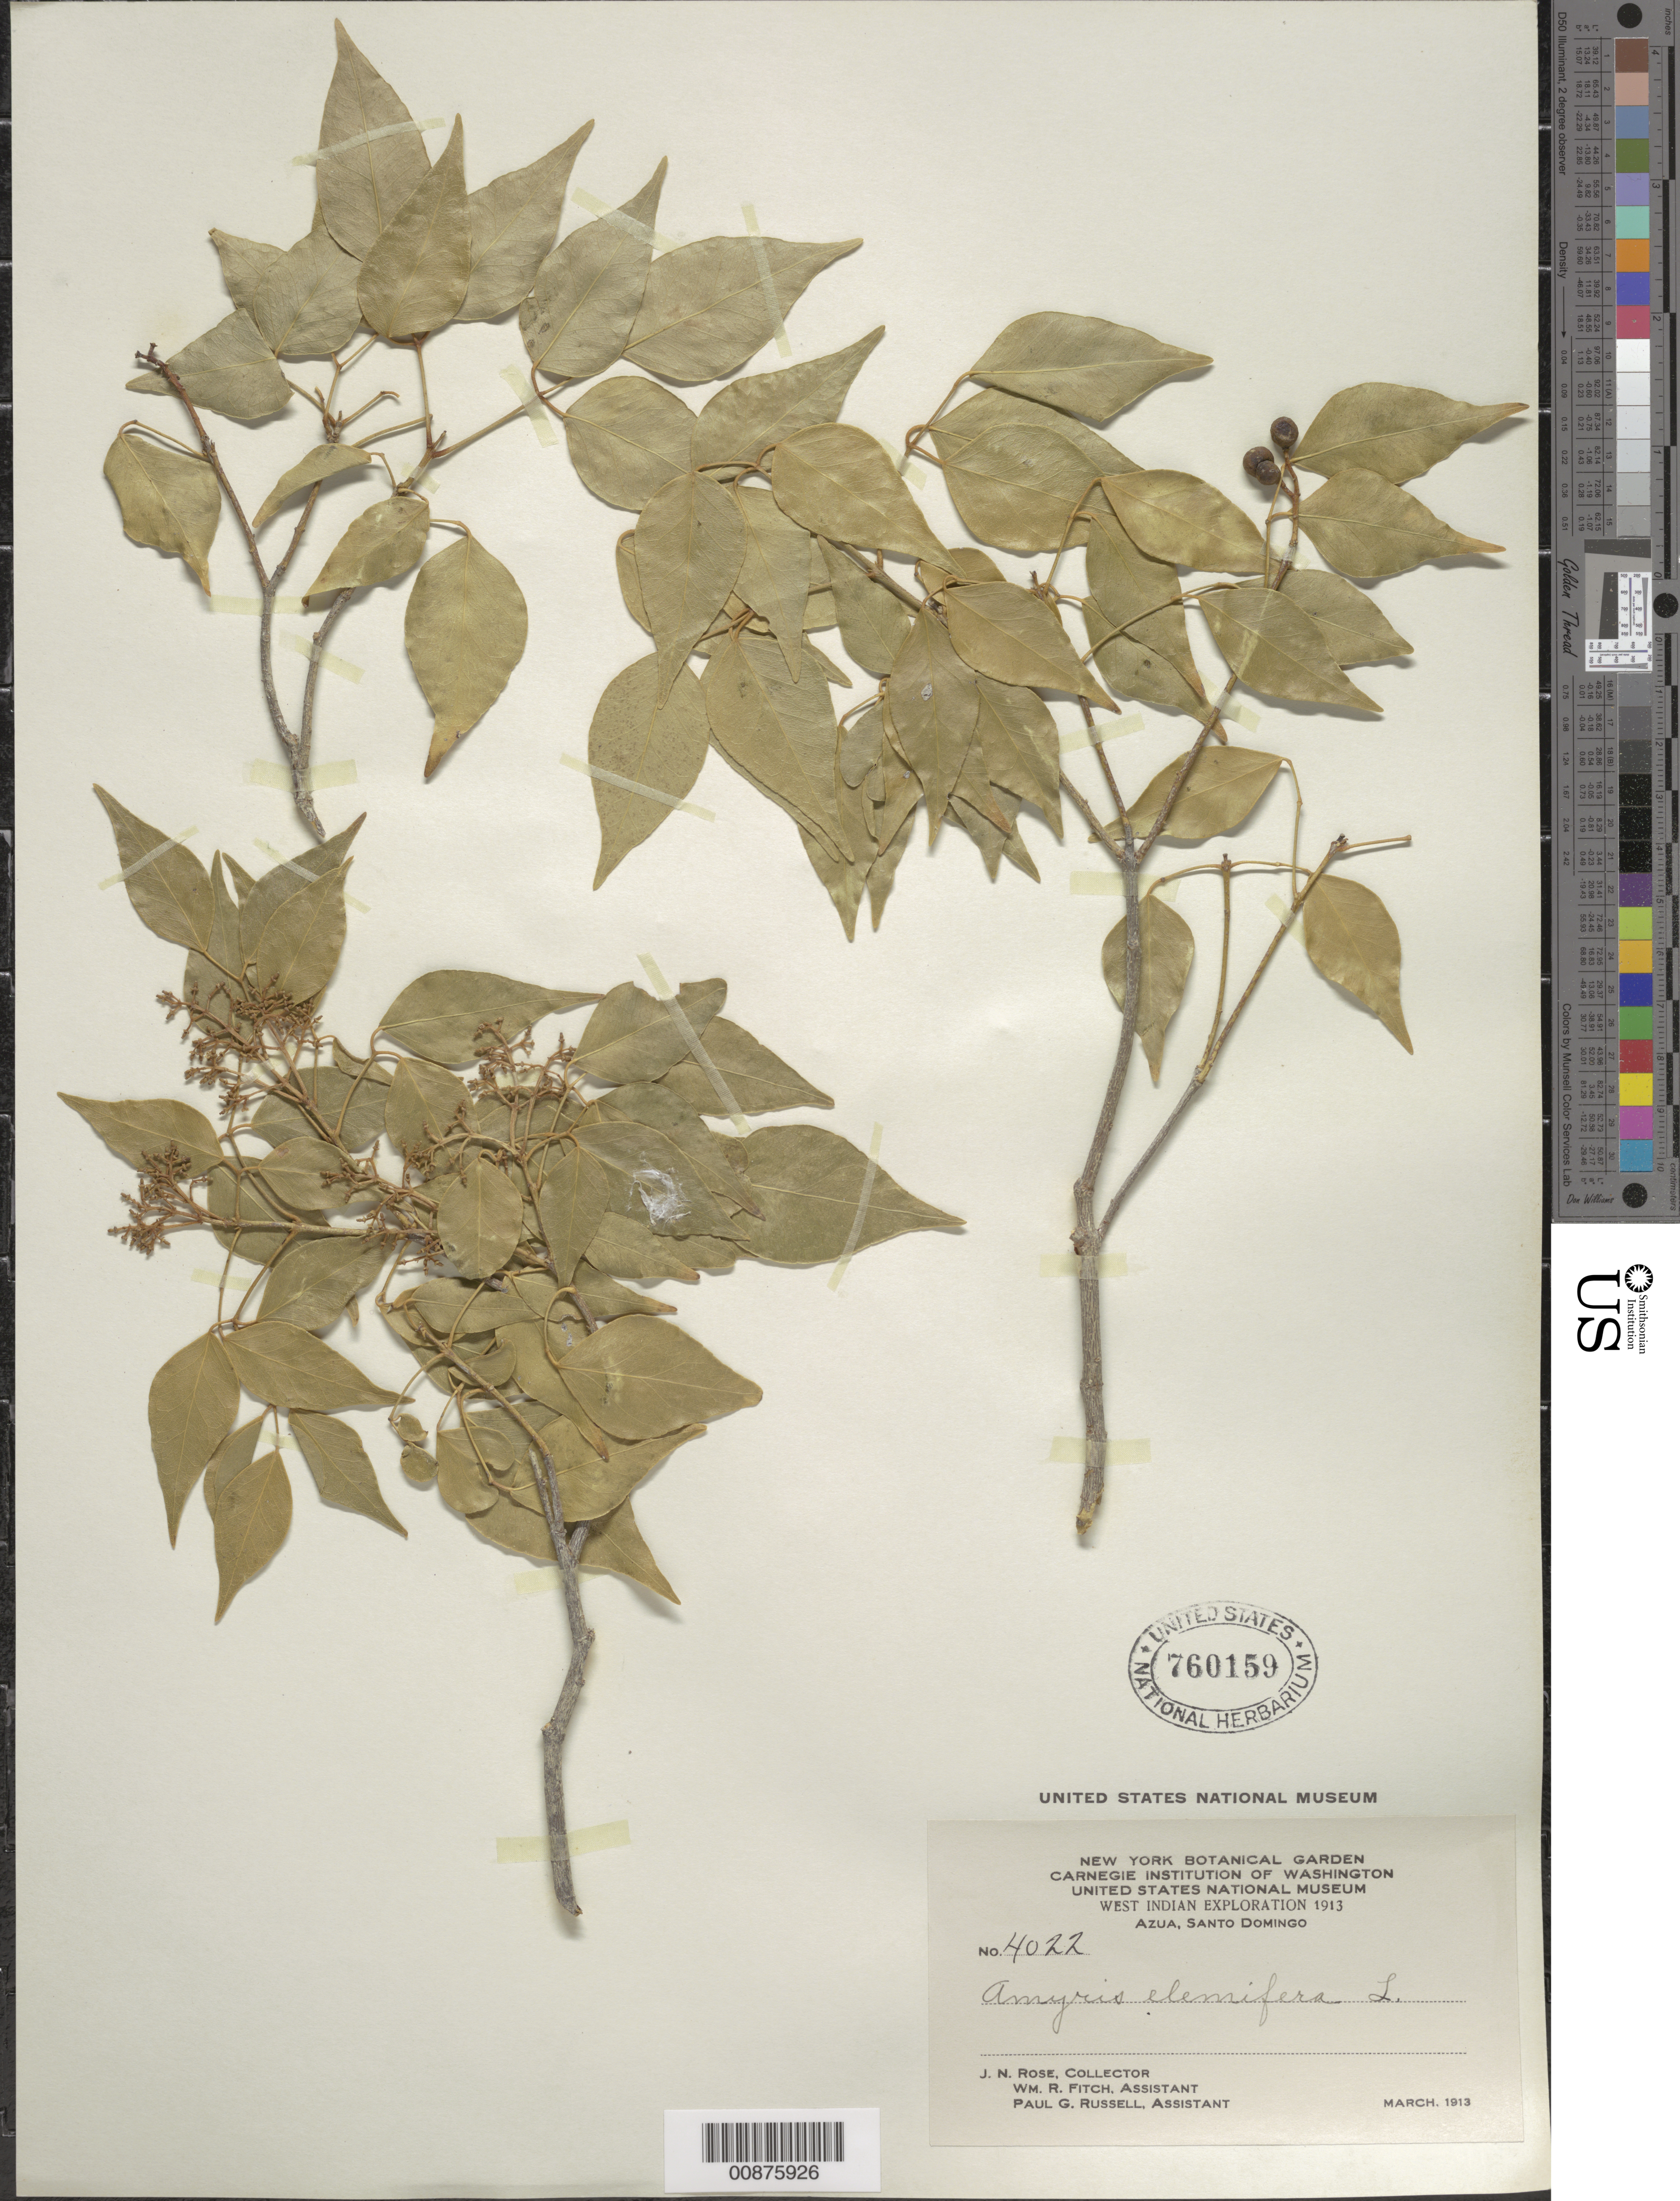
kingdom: Plantae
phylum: Tracheophyta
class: Magnoliopsida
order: Sapindales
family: Rutaceae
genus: Amyris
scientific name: Amyris elemifera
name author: L.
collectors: J. N. Rose, W. R. Fitch & P. G. Russell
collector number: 4022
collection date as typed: Mar 1913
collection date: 1913-03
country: Dominican Republic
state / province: Azua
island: Hispaniola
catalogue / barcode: US 760159